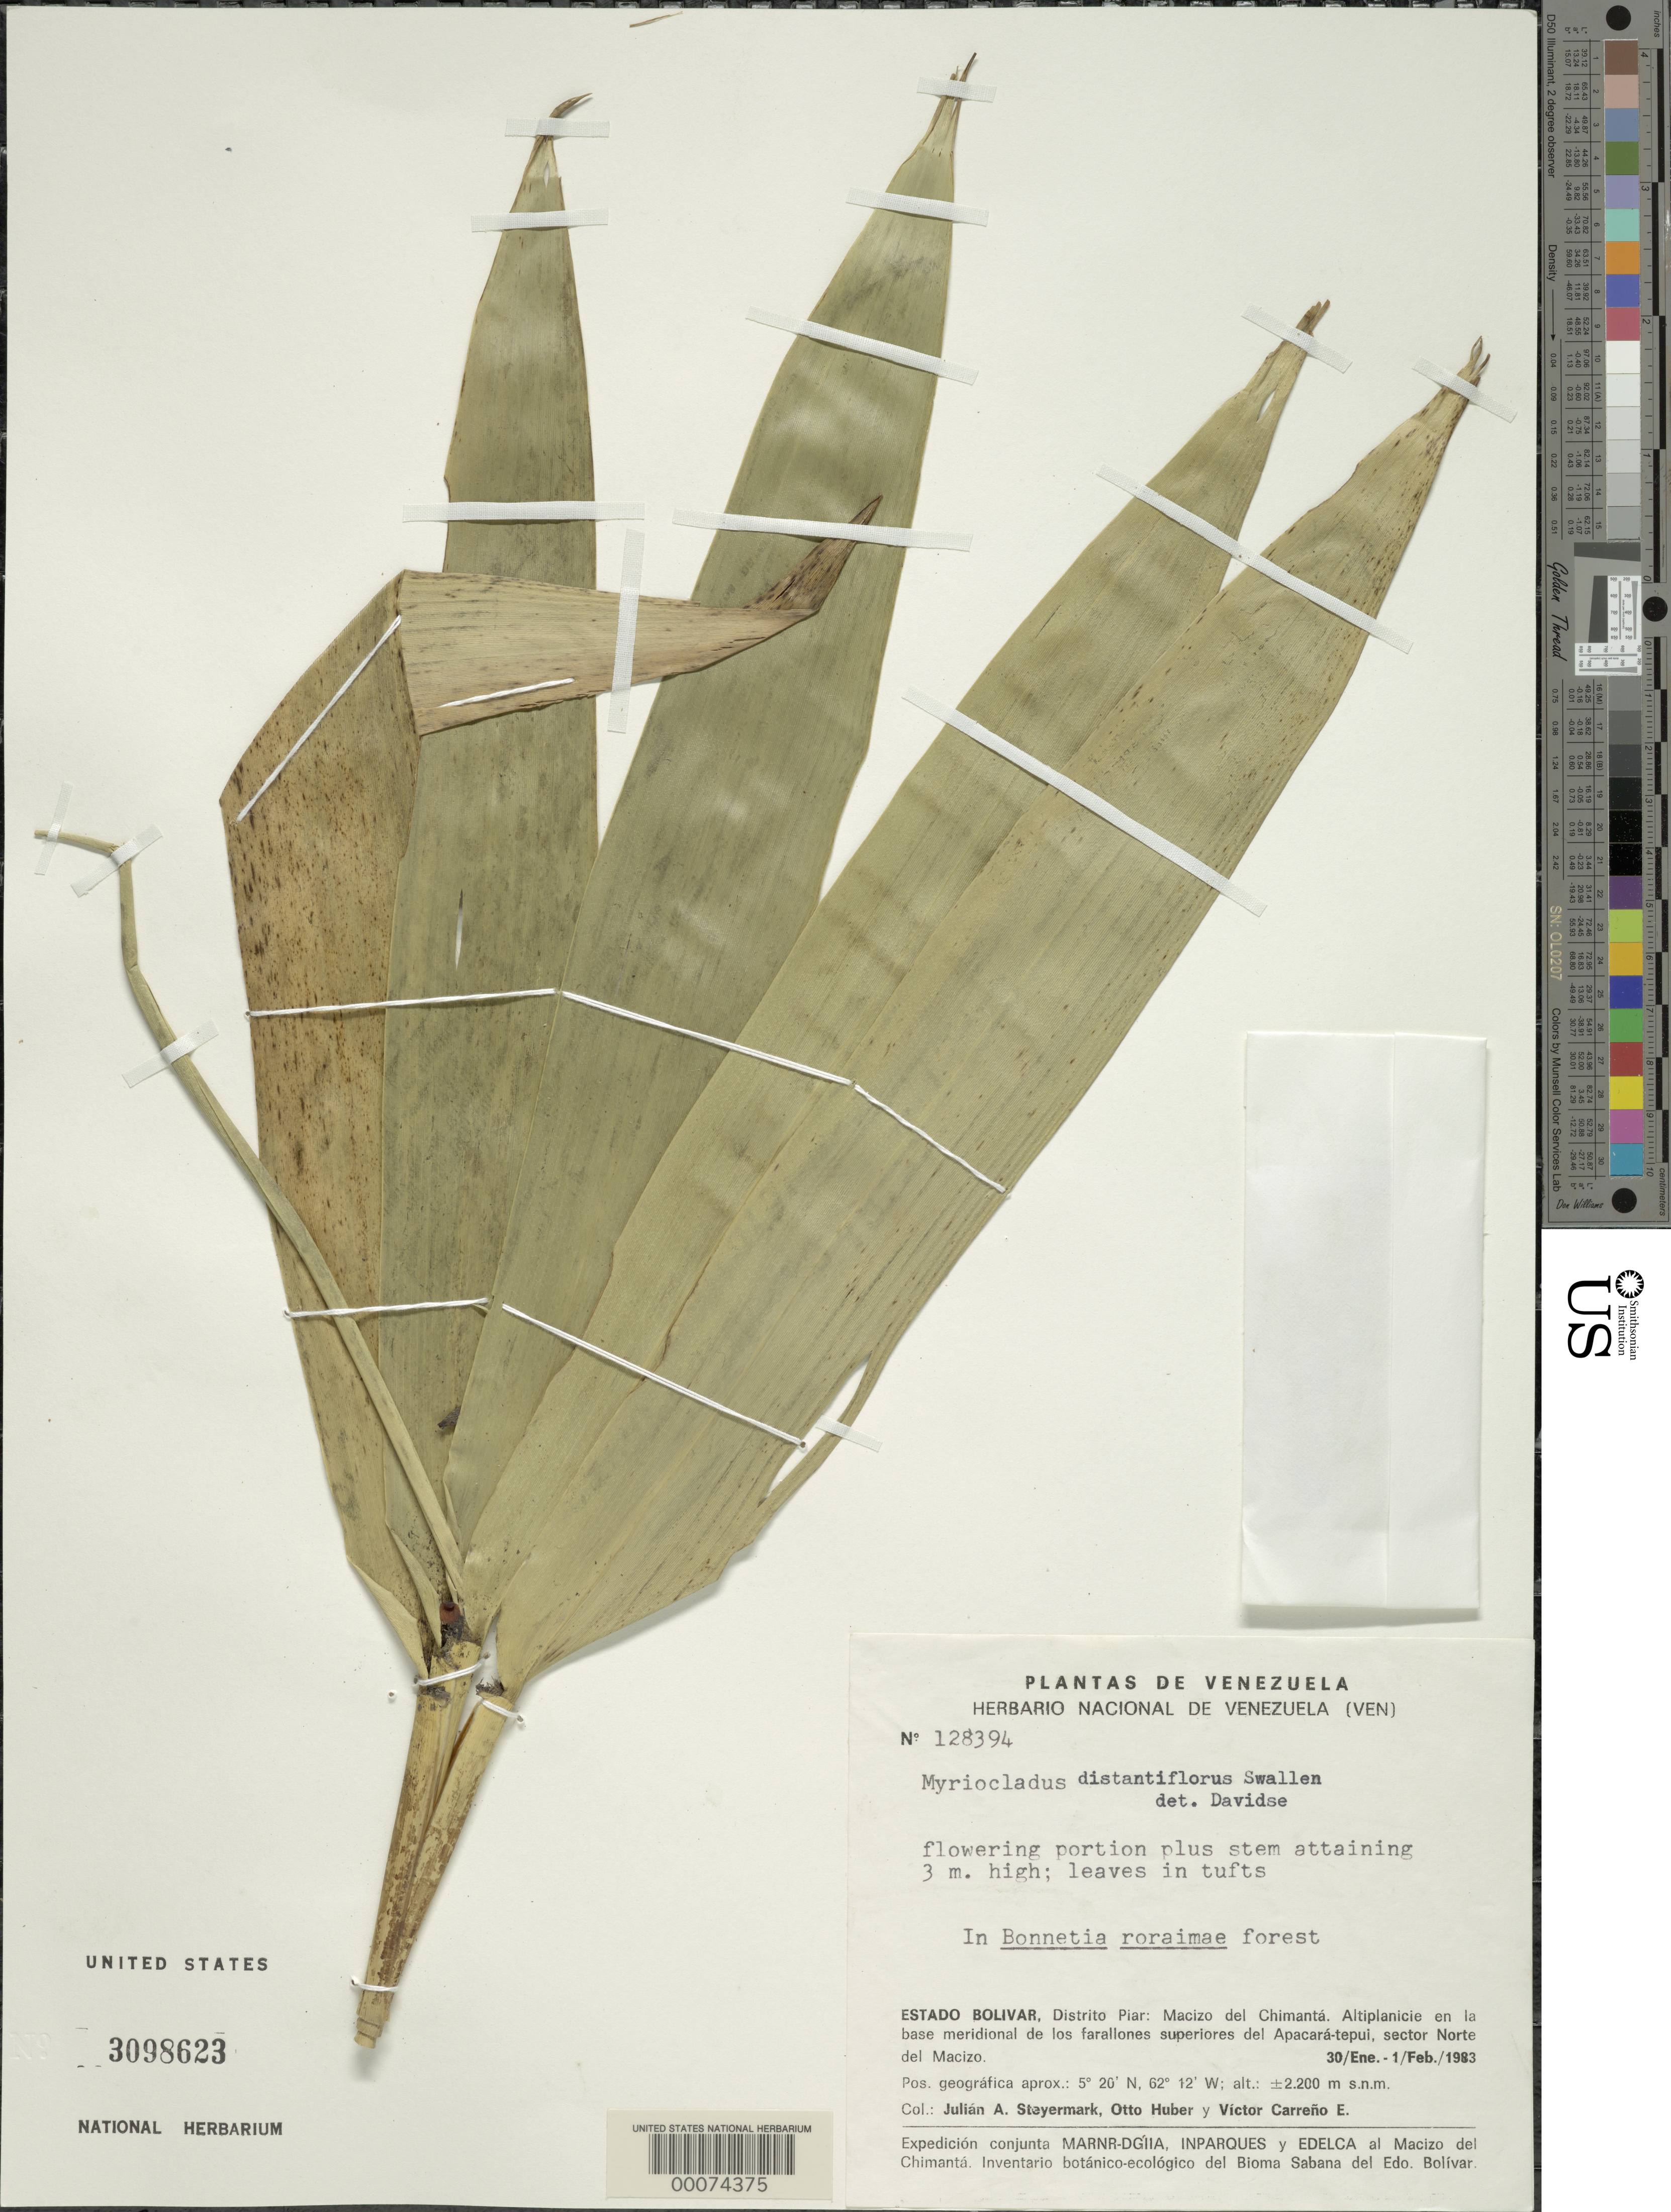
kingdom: Plantae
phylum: Tracheophyta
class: Liliopsida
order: Poales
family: Poaceae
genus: Myriocladus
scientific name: Myriocladus distantiflorus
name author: Swallen in Maguire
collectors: J. Steyermark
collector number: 128394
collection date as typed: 30 Jan 1983 to 01 Feb 1983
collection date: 1983-01-30/1983-02-01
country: Venezuela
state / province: Bolivar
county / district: Piar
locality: Macizo del chimanta, altiplanicie en la base meridional de los farallones superiores del apacara-tepui, sector n of macizo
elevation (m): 2200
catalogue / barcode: US 3098623